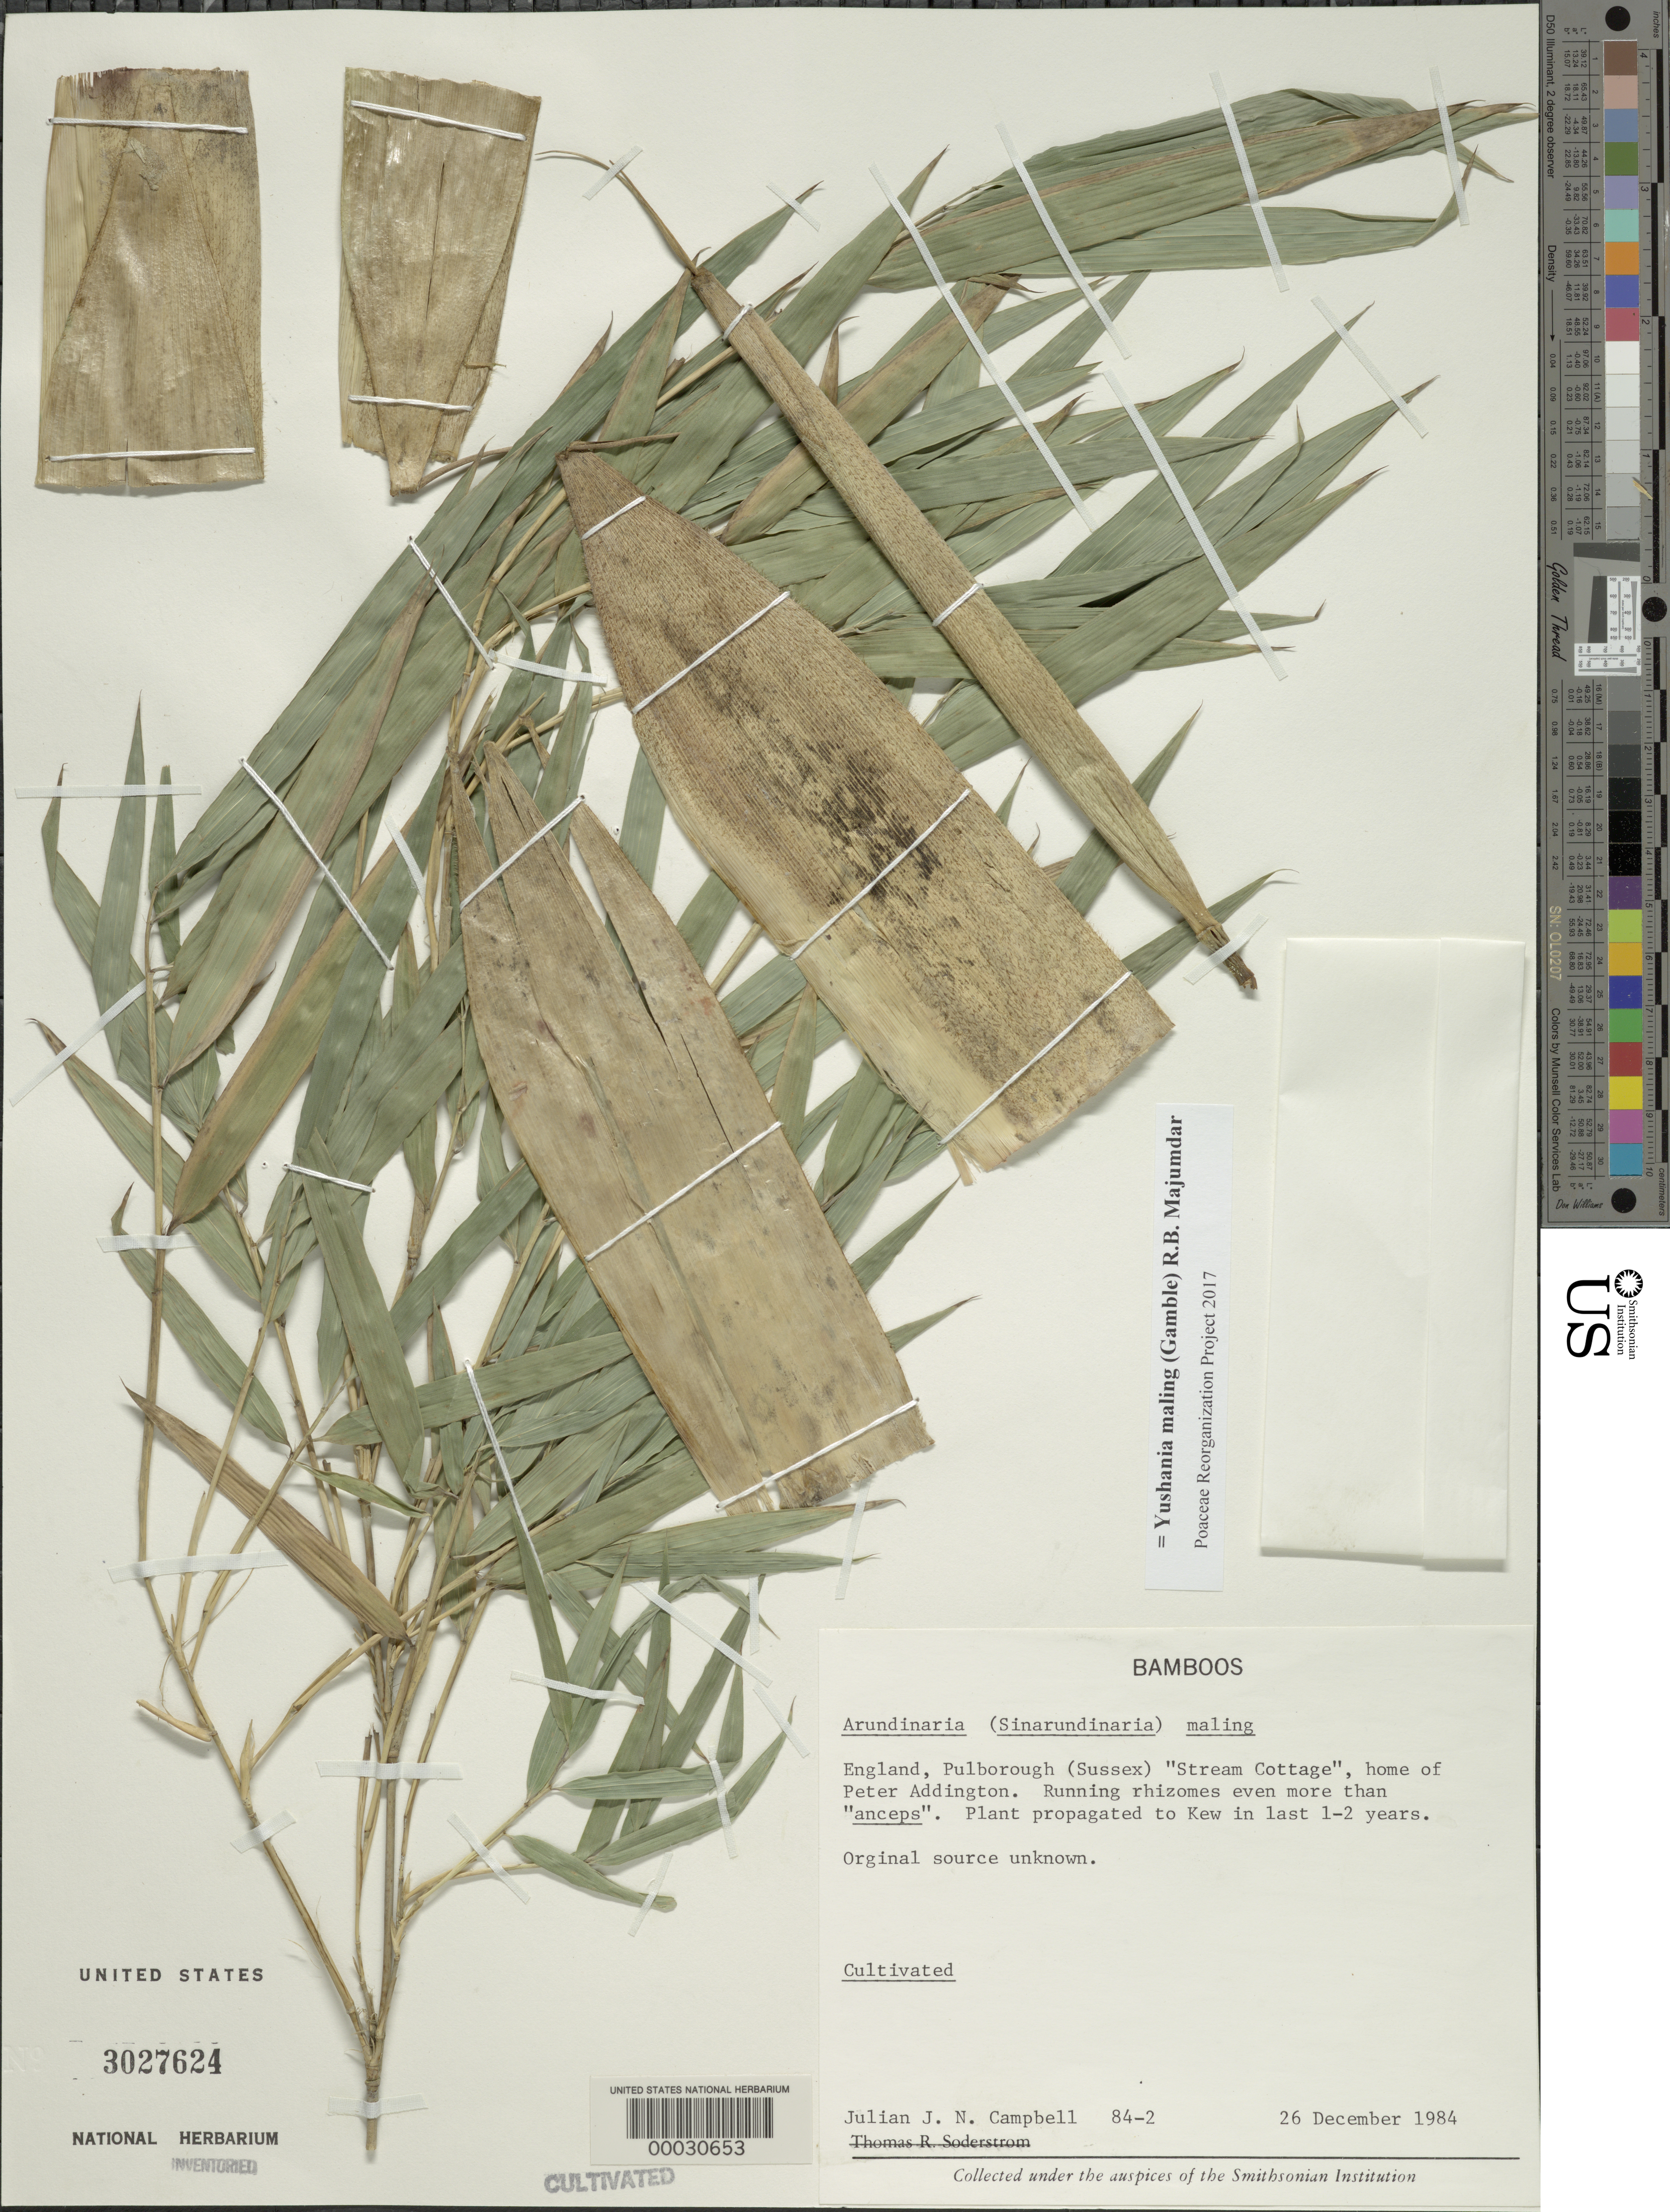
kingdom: Plantae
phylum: Tracheophyta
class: Liliopsida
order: Poales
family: Poaceae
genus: Yushania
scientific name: Yushania maling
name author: (Gamble) R.B. Majumdar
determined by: Poaceae Reorganization Project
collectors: J. E. Campbell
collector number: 84-2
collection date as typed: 26 Dec 1984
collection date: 1984-12-26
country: United Kingdom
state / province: England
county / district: West Sussex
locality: Pulborough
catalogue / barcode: US 3027624